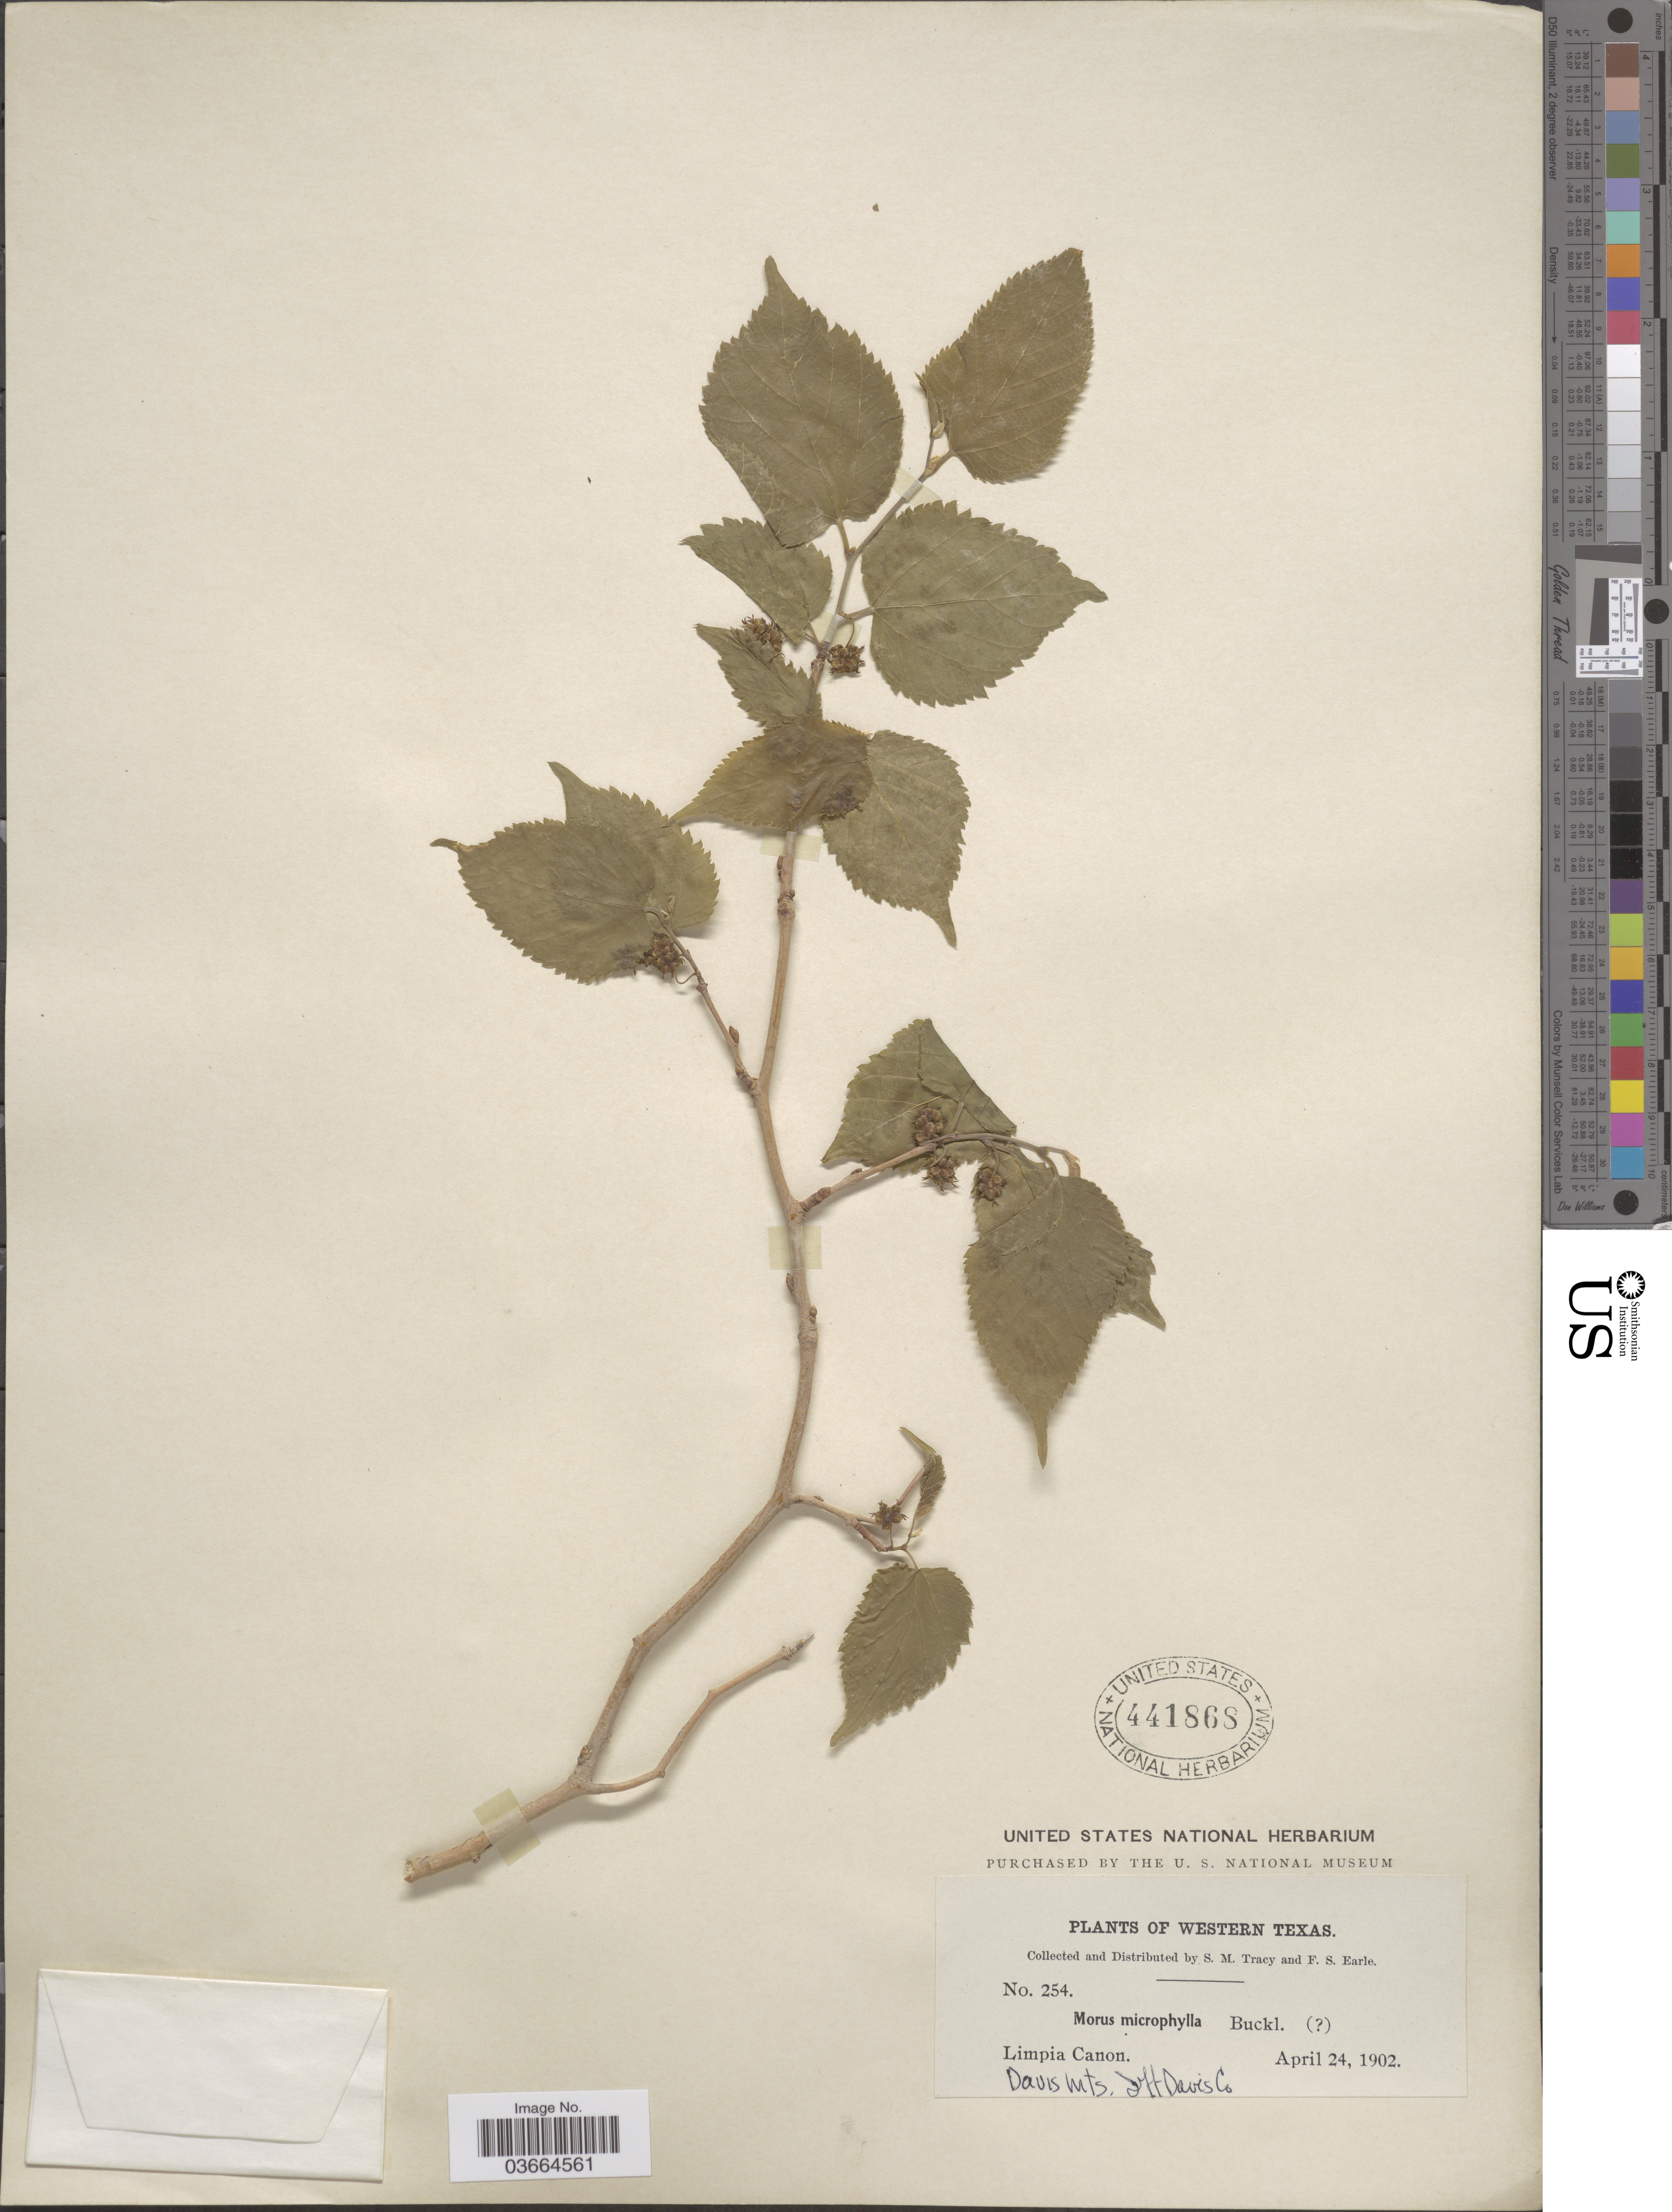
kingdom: Plantae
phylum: Tracheophyta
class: Magnoliopsida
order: Rosales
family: Moraceae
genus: Morus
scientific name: Morus microphylla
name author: Buckley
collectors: S. M. Tracy & F. S. Earle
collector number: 254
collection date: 1902-04-24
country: United States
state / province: Texas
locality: Western Texas. Limpia Canon. Davis Mts. Jeff Davis Co.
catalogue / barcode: US 441868